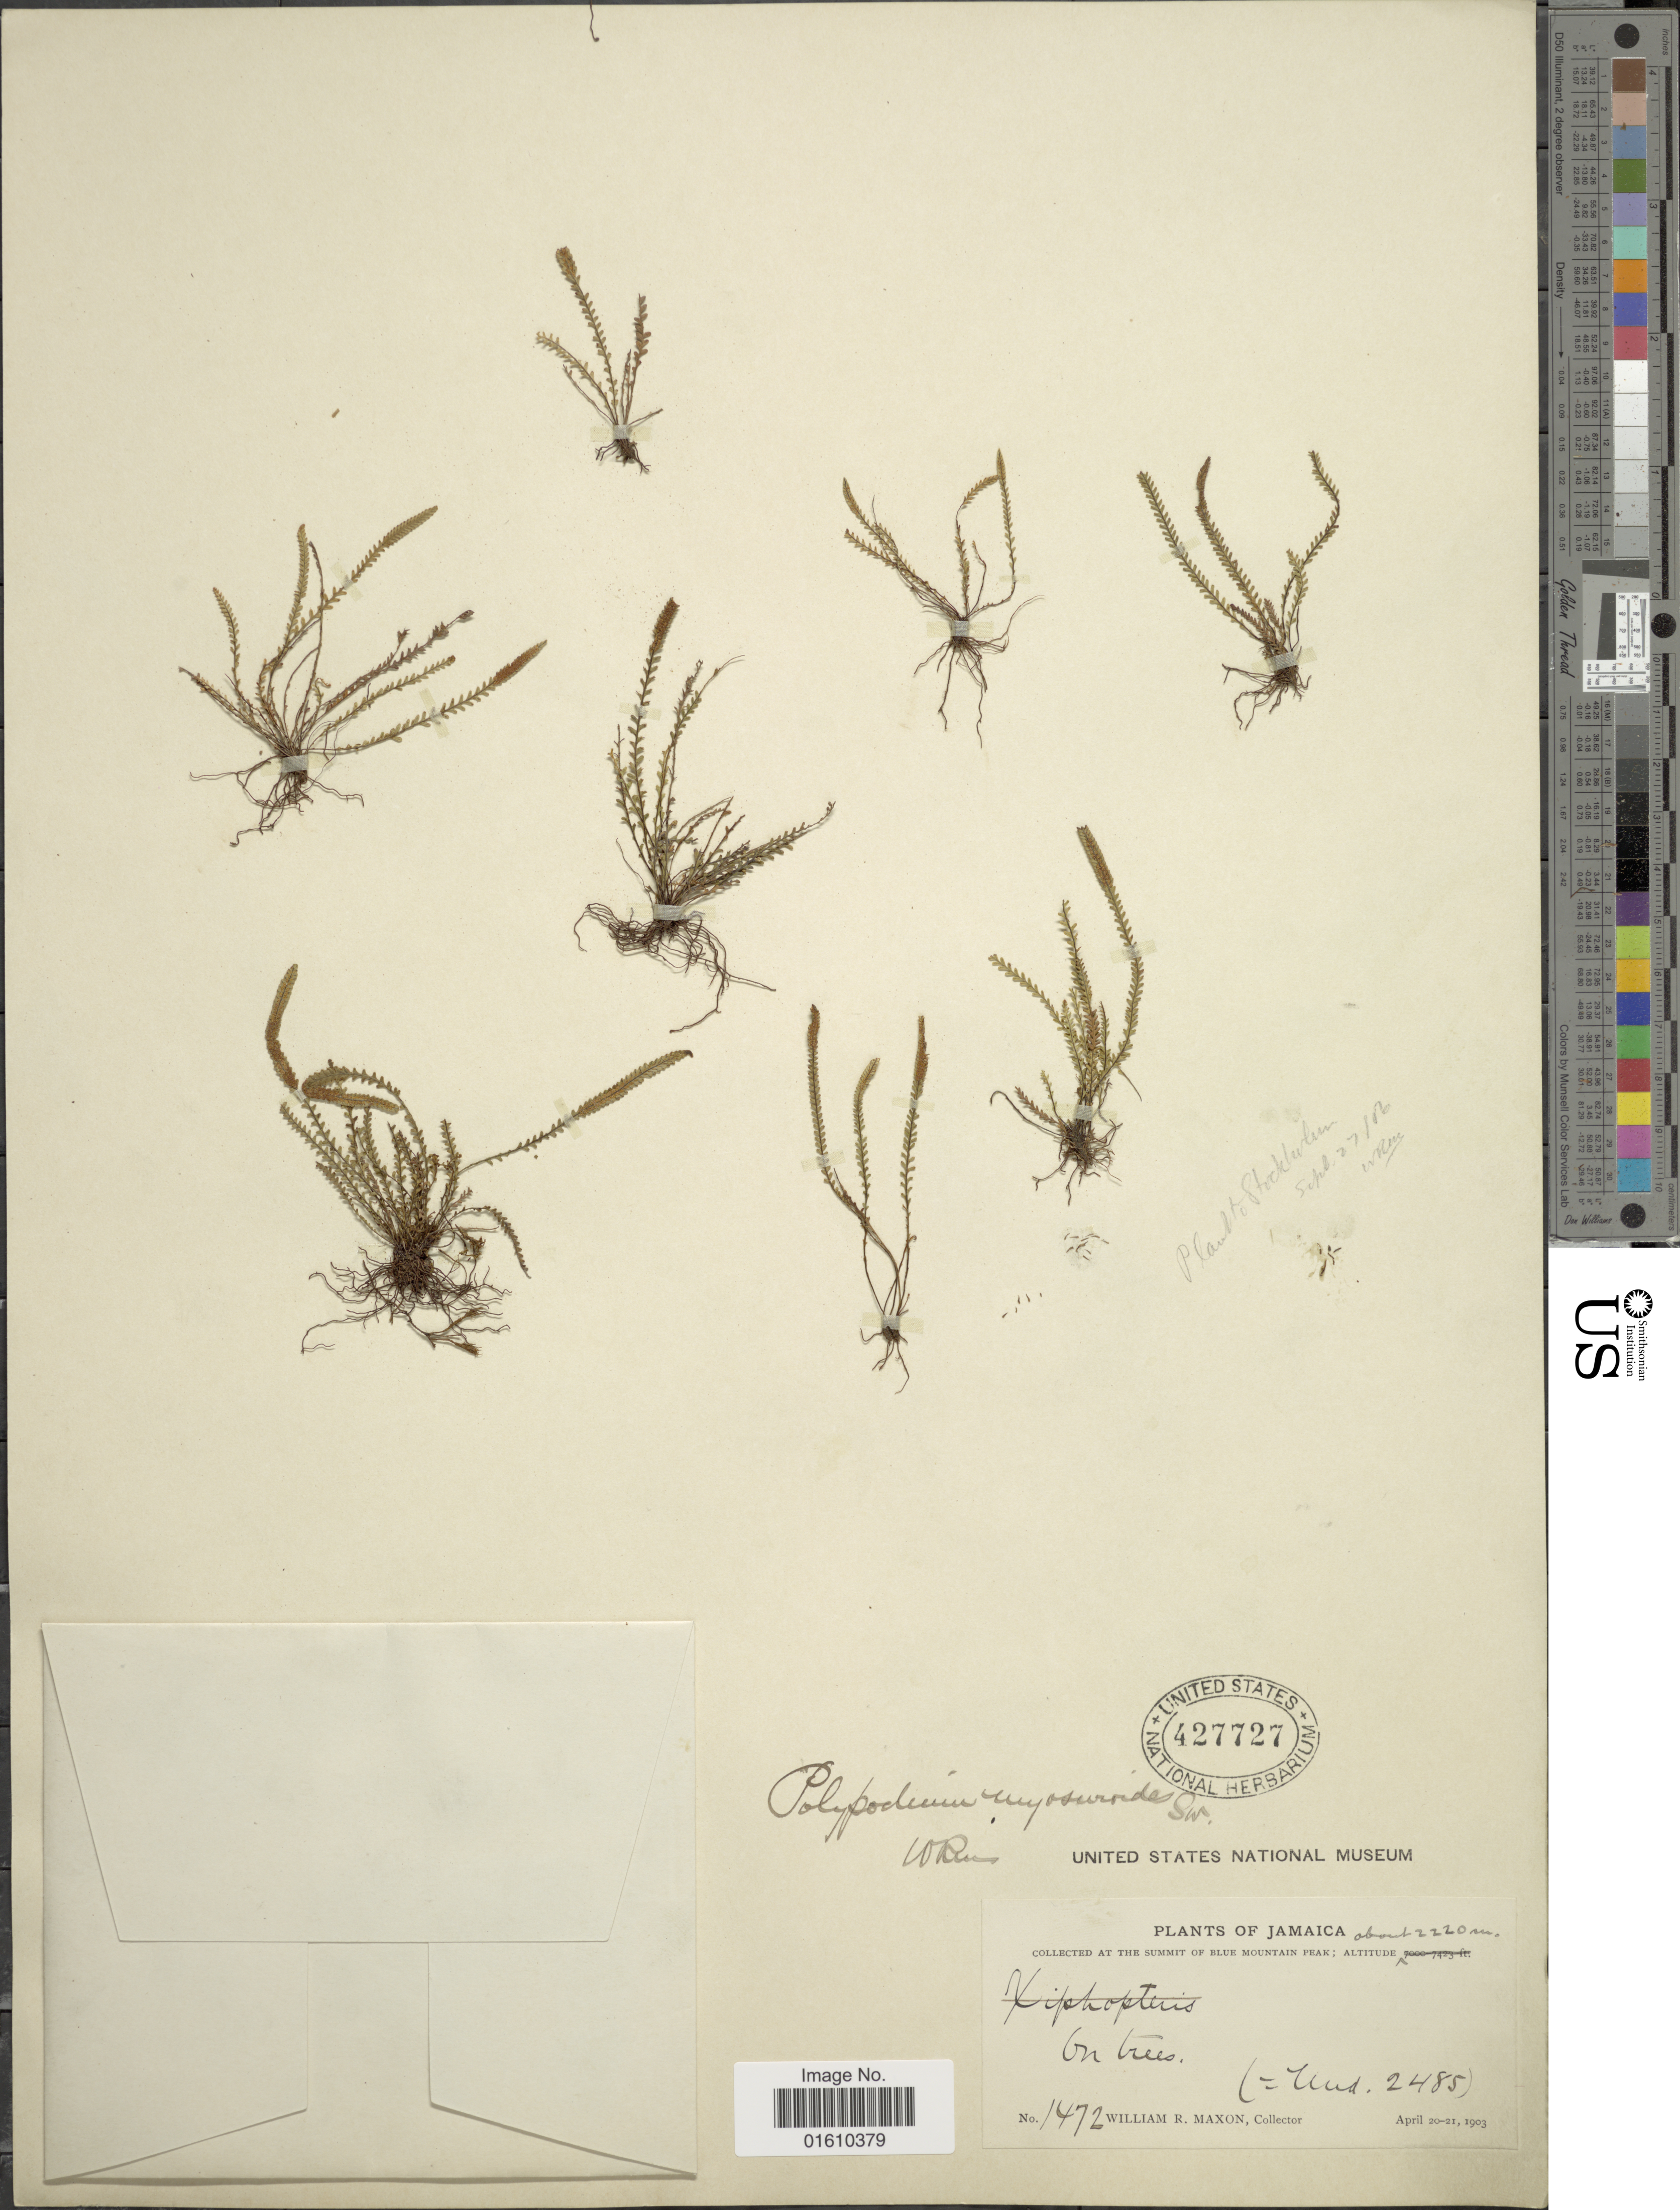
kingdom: Plantae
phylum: Tracheophyta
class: Polypodiopsida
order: Polypodiales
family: Polypodiaceae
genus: Stenogrammitis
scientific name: Stenogrammitis myosuroides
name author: (Sw.) Labiak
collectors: W. R. Maxon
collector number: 1472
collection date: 1903-04-20/1903-04-21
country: Jamaica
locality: At the summit of Blue Mountain Peak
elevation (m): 2220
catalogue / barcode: US 427727